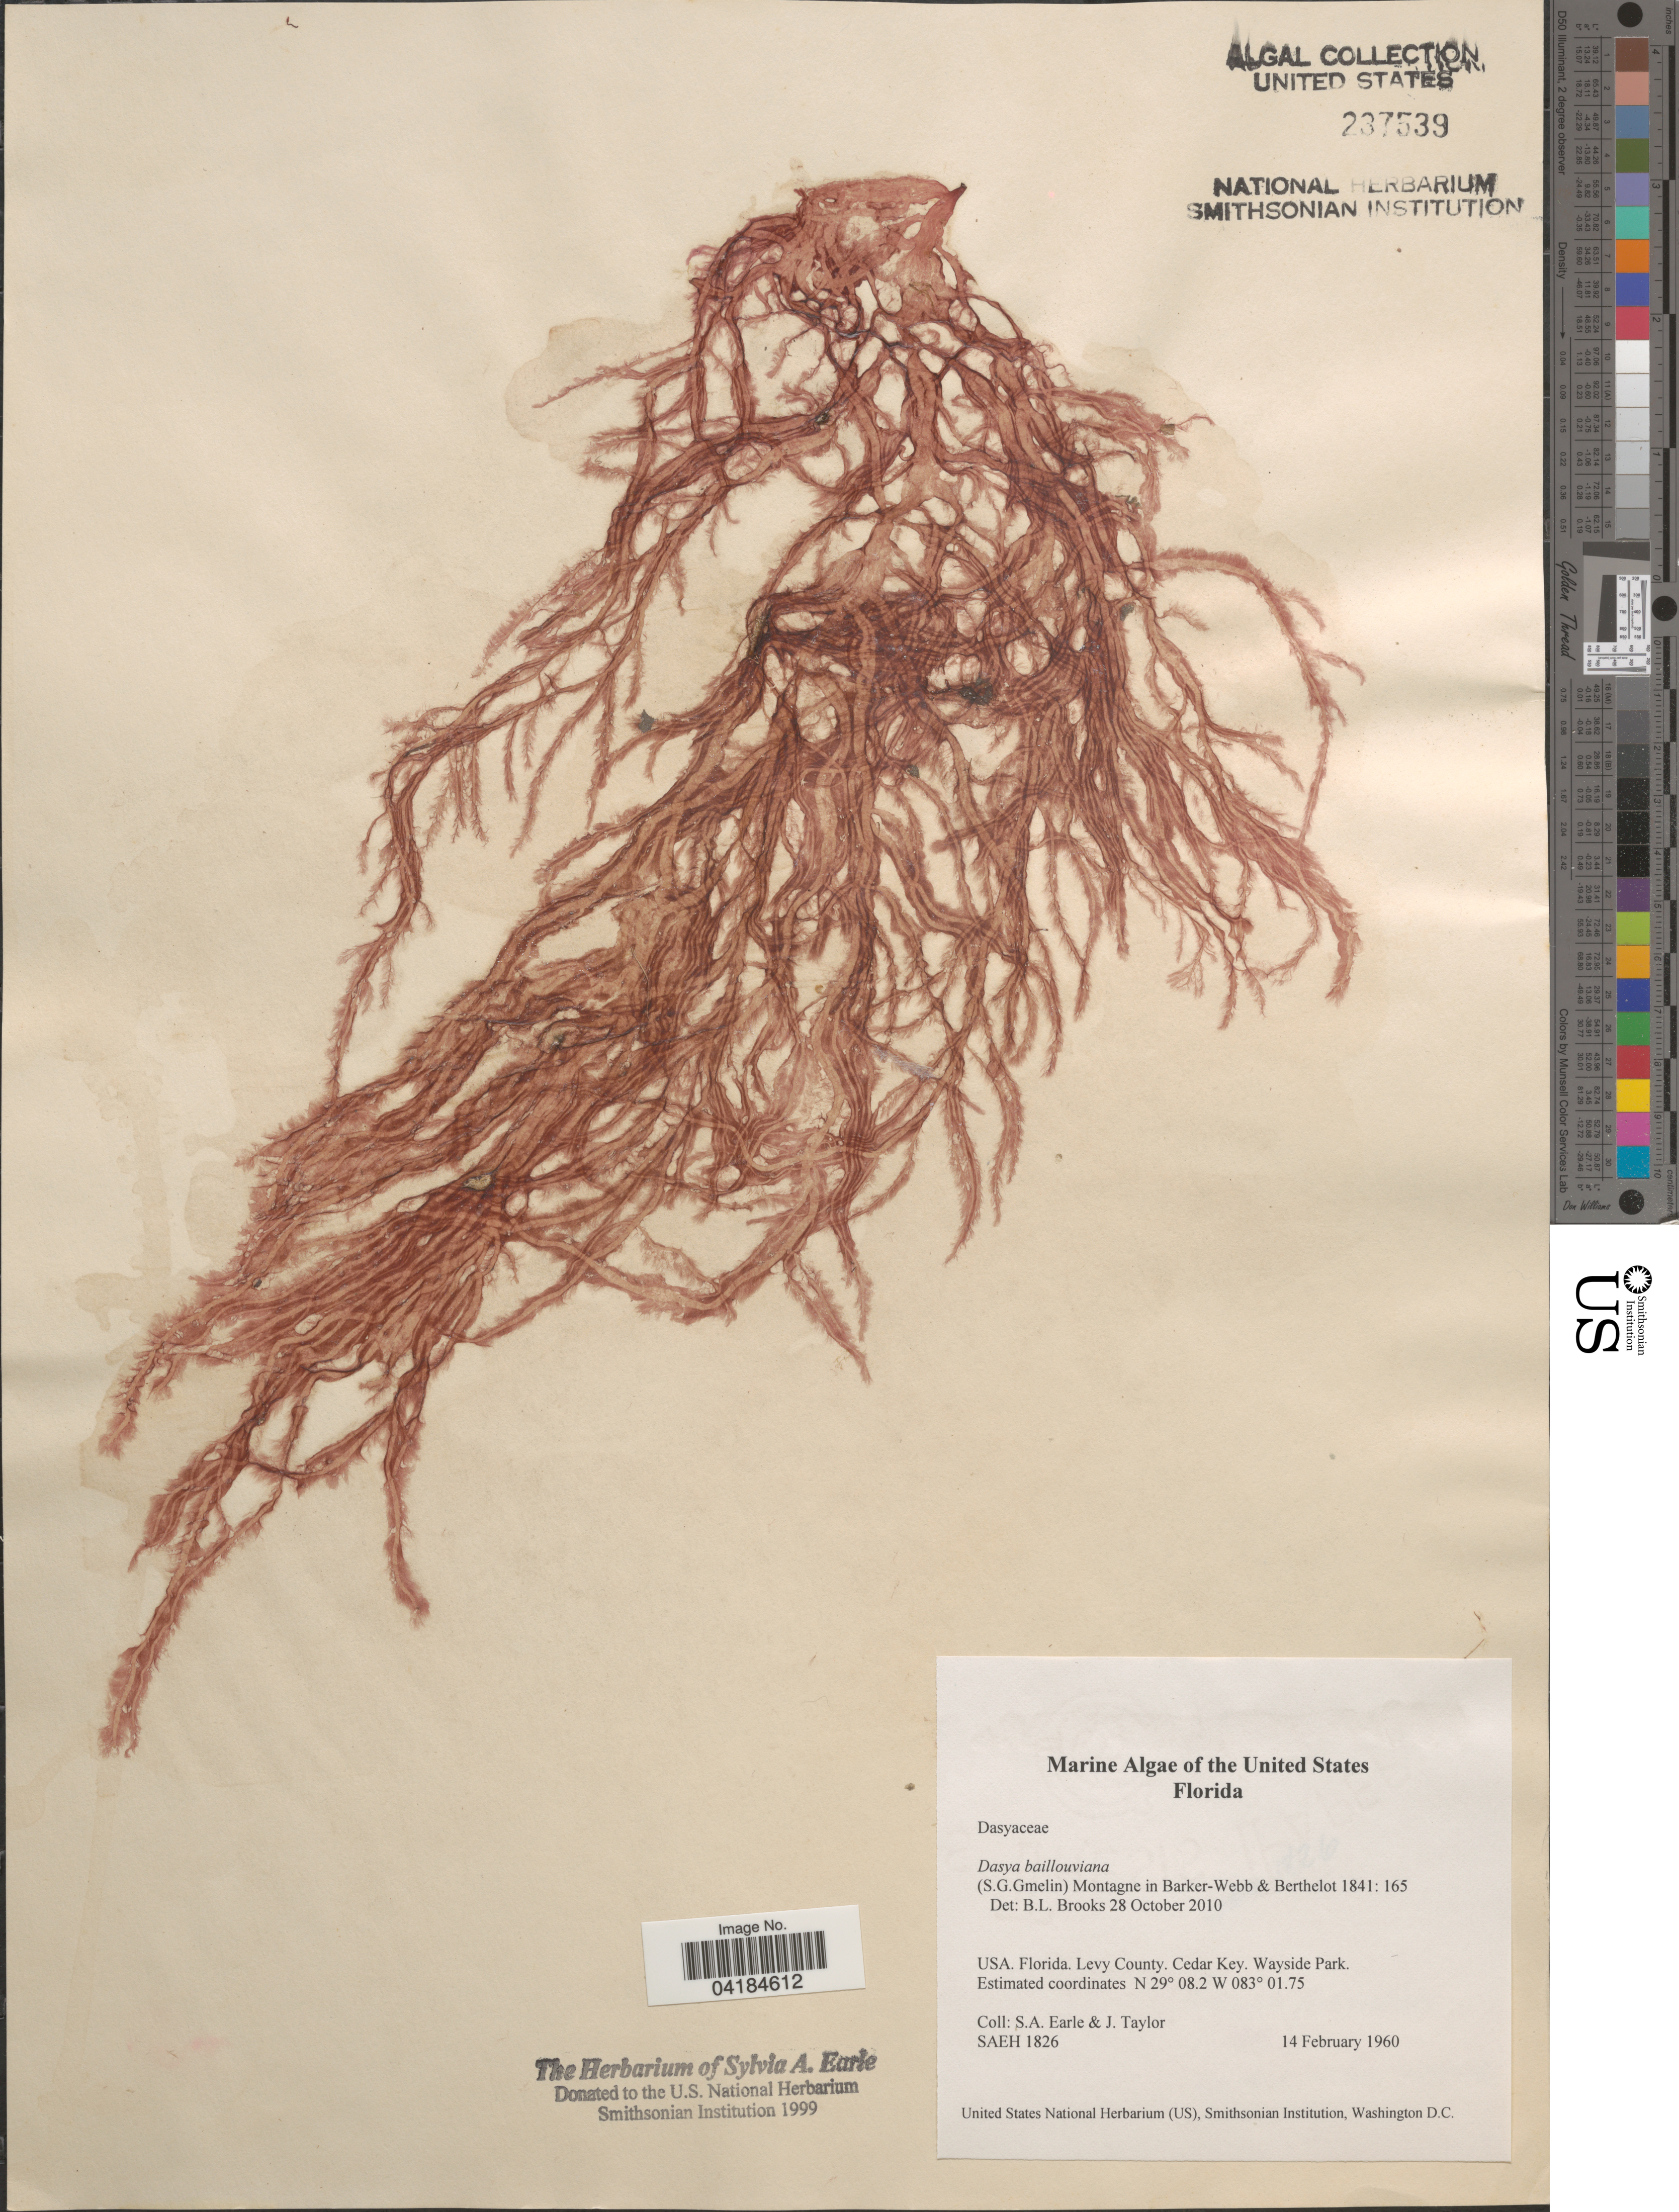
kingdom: Plantae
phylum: Rhodophyta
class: Florideophyceae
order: Ceramiales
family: Dasyaceae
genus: Dasya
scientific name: Dasya pedicellata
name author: (C. Agardh) C. Agardh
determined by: Algae name updating Project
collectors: S. A. Earle & J. Taylor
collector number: SAEH1826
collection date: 1960-02-14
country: United States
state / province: Florida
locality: Levy County. Cedar Key. Wayside Park.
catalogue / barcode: US 237539